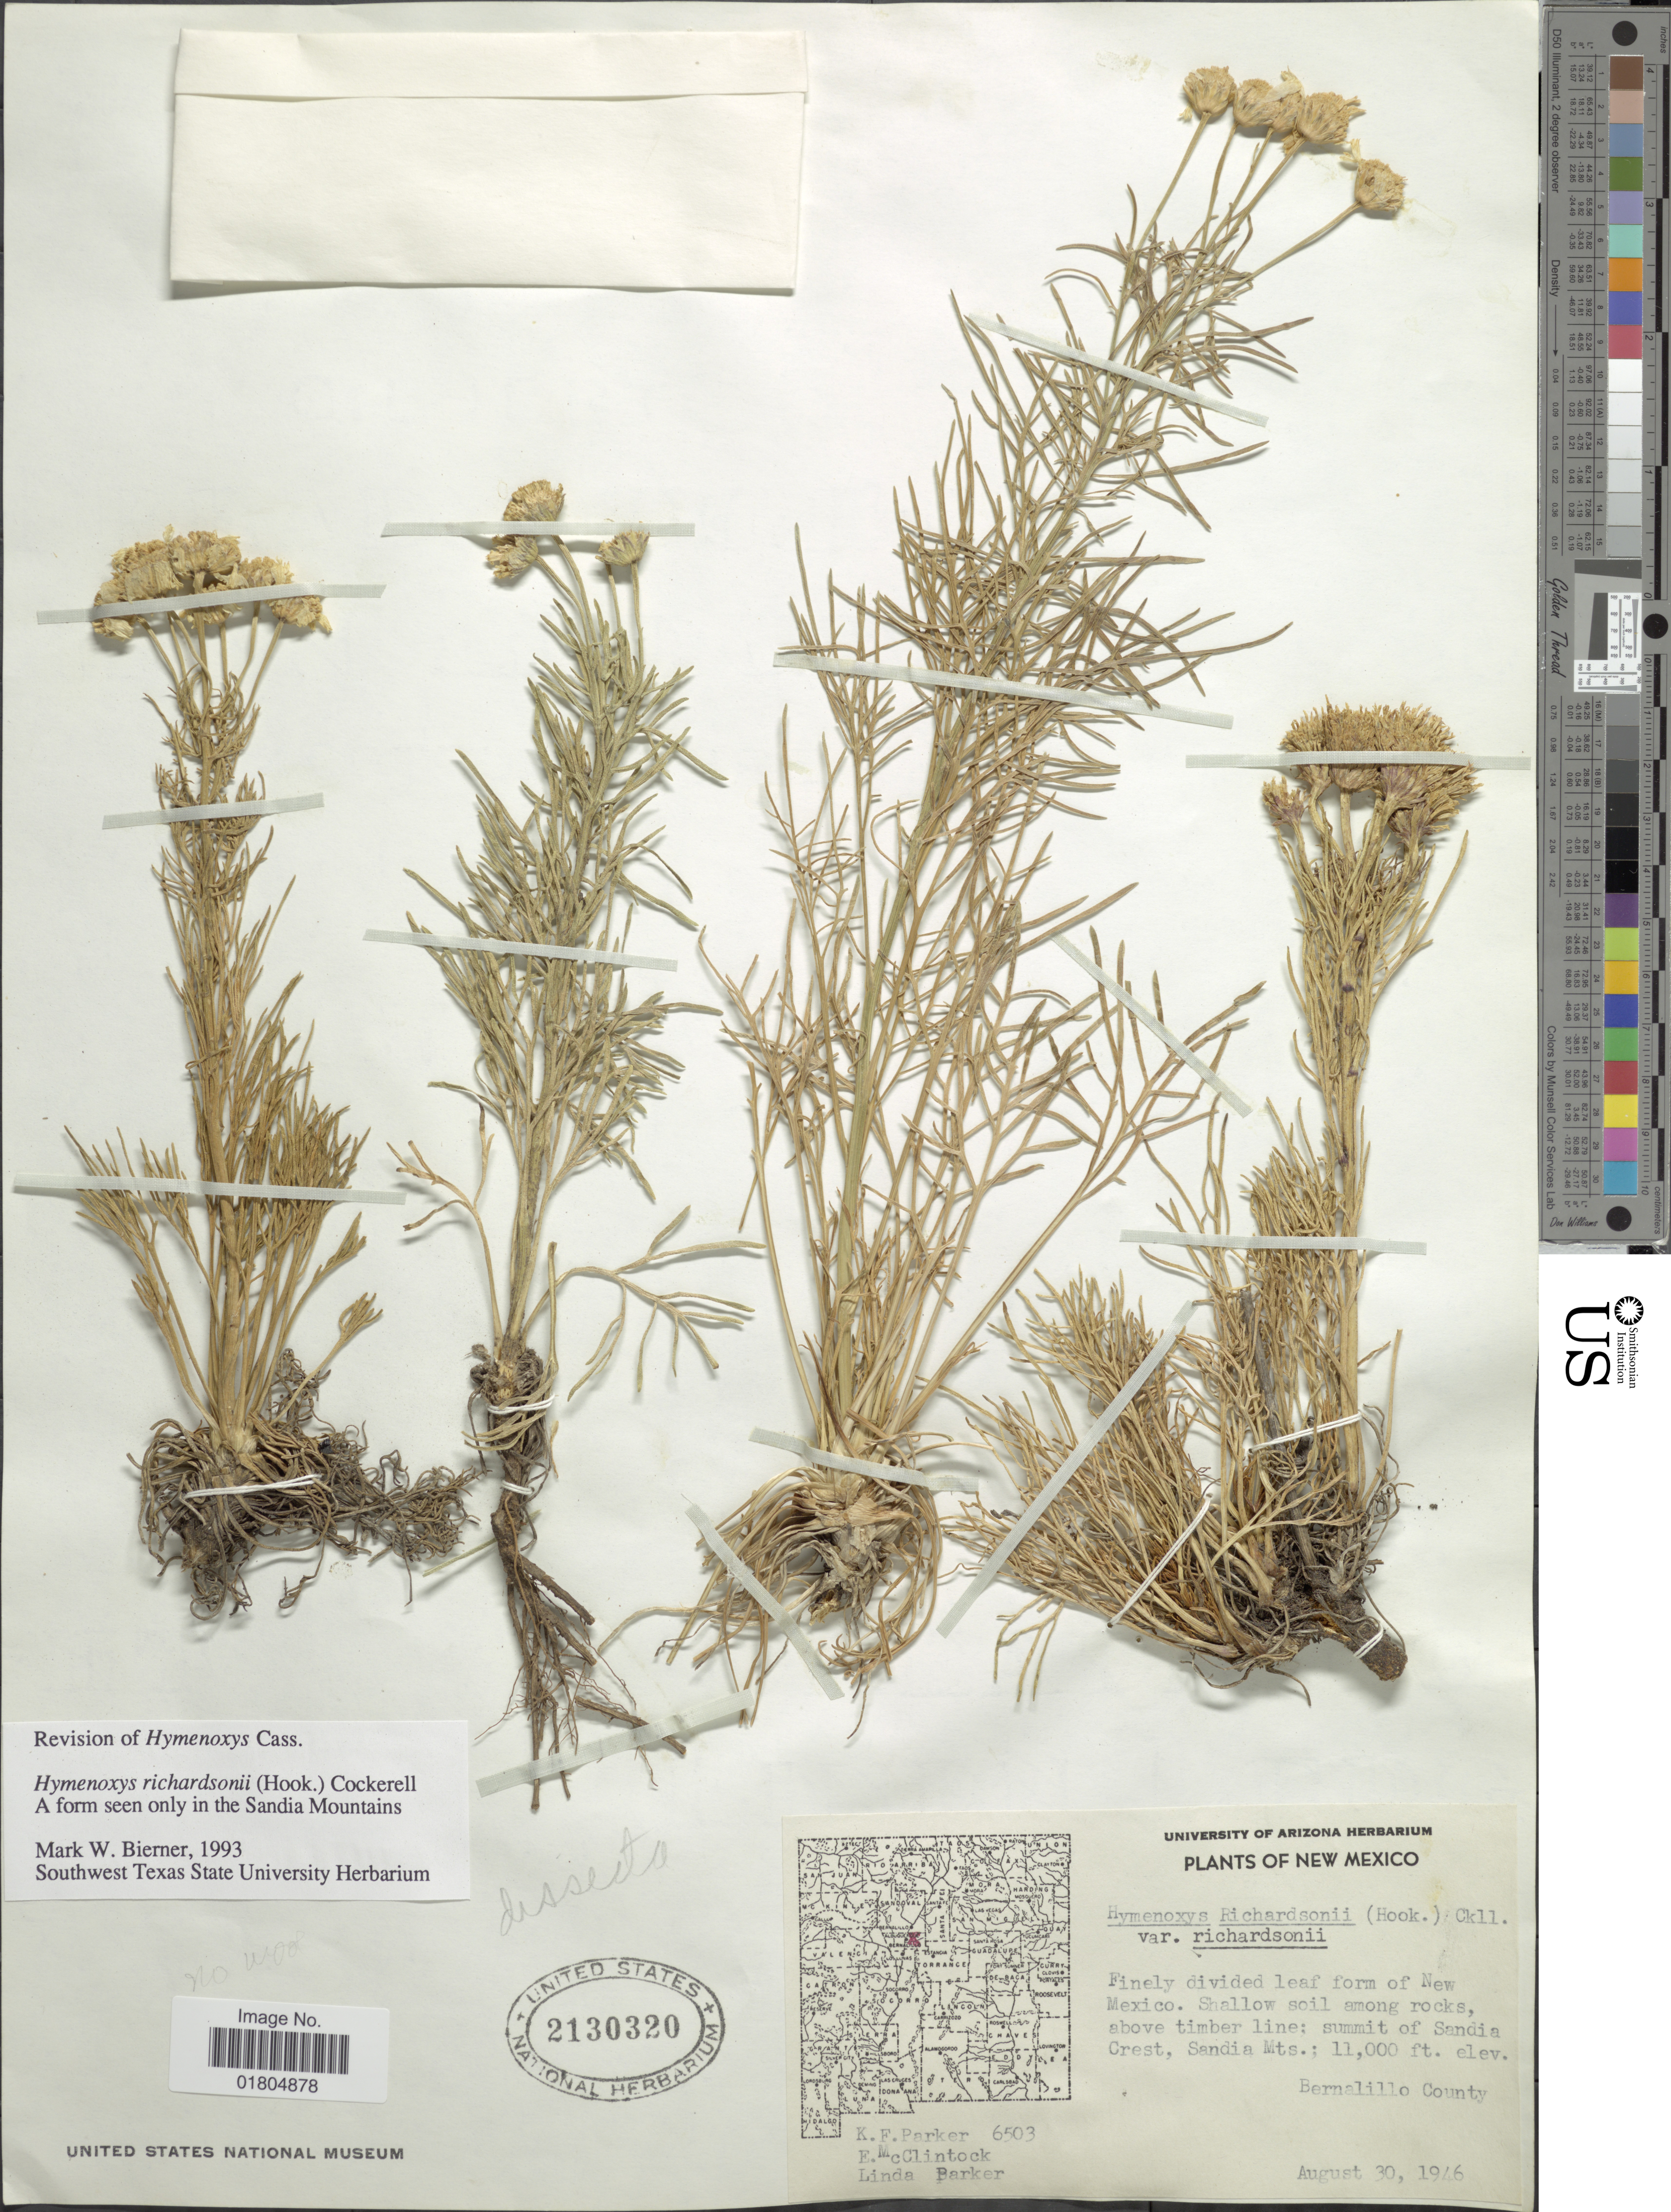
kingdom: Plantae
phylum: Tracheophyta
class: Magnoliopsida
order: Asterales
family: Asteraceae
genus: Hymenoxys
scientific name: Hymenoxys richardsonii var. richardsonii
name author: (Hook.) Cockerell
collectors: K. F. Parker, E. McClintock & L. Parker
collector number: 6503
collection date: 1946-08-30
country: United States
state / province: New Mexico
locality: Summit of Sandia Crest. Bernalillo County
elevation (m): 3353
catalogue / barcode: US 2130320